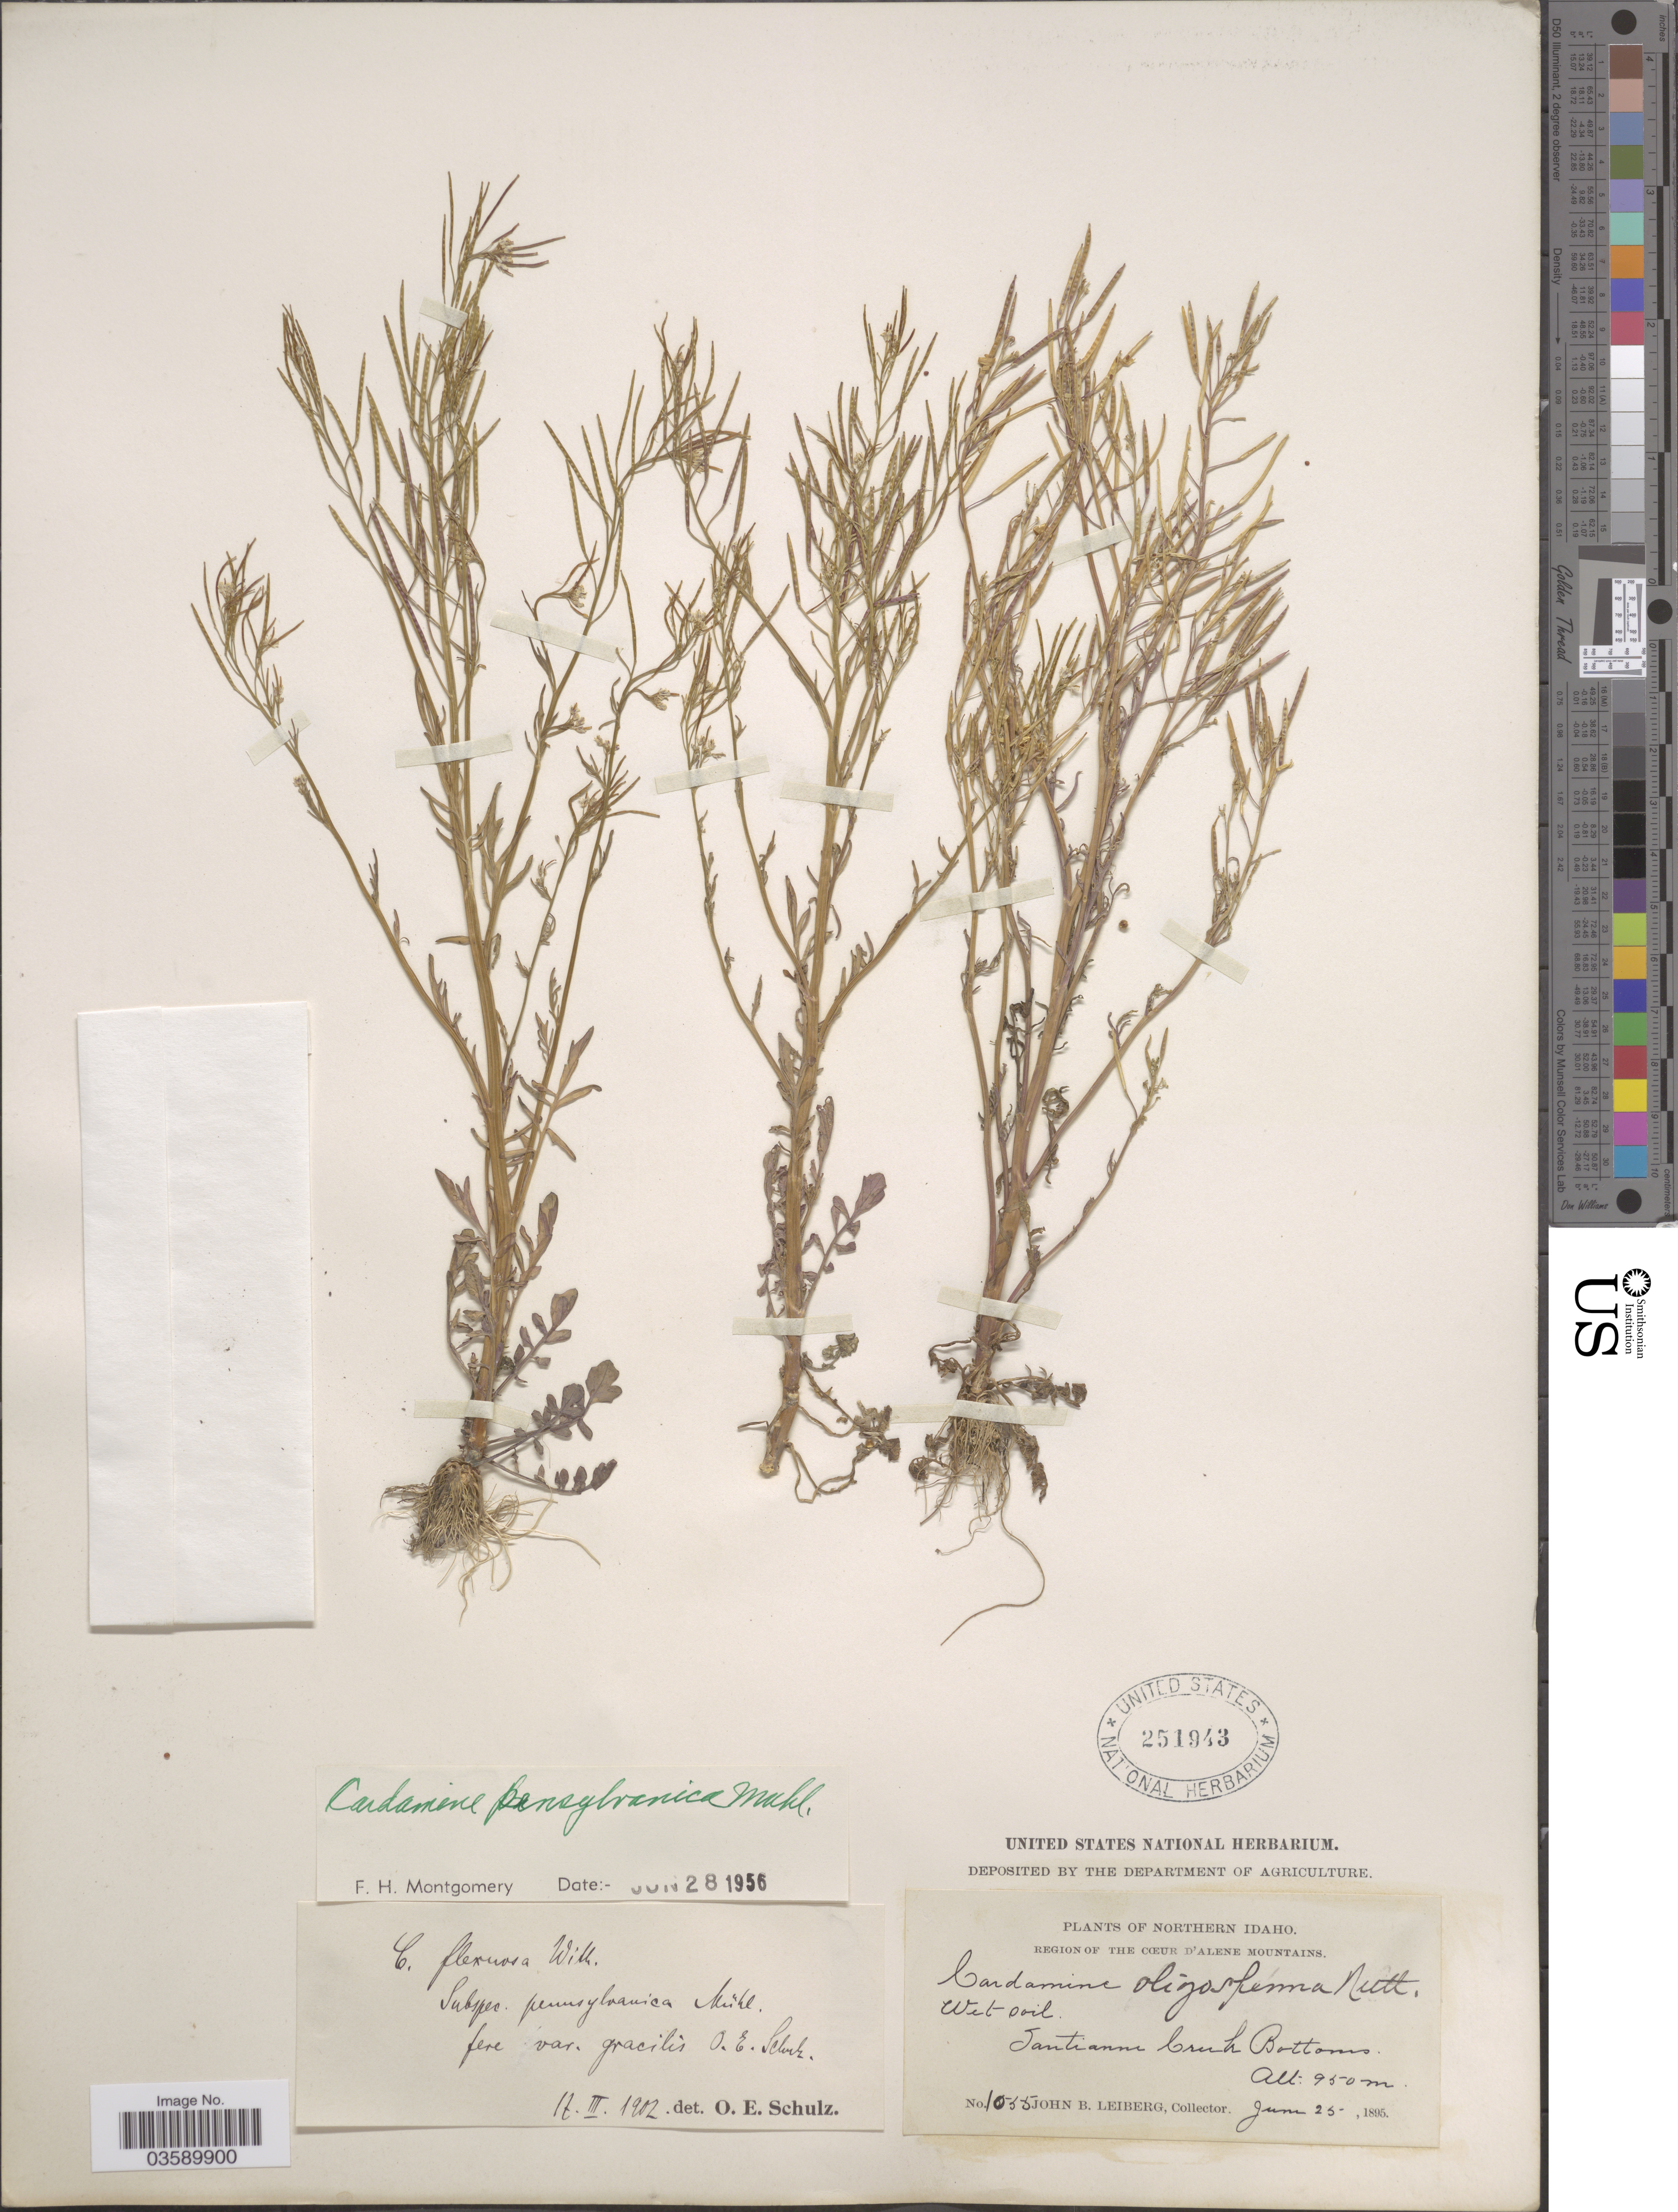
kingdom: Plantae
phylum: Tracheophyta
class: Magnoliopsida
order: Brassicales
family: Brassicaceae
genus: Cardamine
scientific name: Cardamine pensylvanica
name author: Muhl. ex Willd.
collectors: J. B. Leiberg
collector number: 1055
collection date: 1895-06-25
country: United States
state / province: Idaho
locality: Northern Idaho. Region of the Cœur d'Alene Mountains. Santianne Creek Bottoms.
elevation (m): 950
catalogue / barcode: US 251943